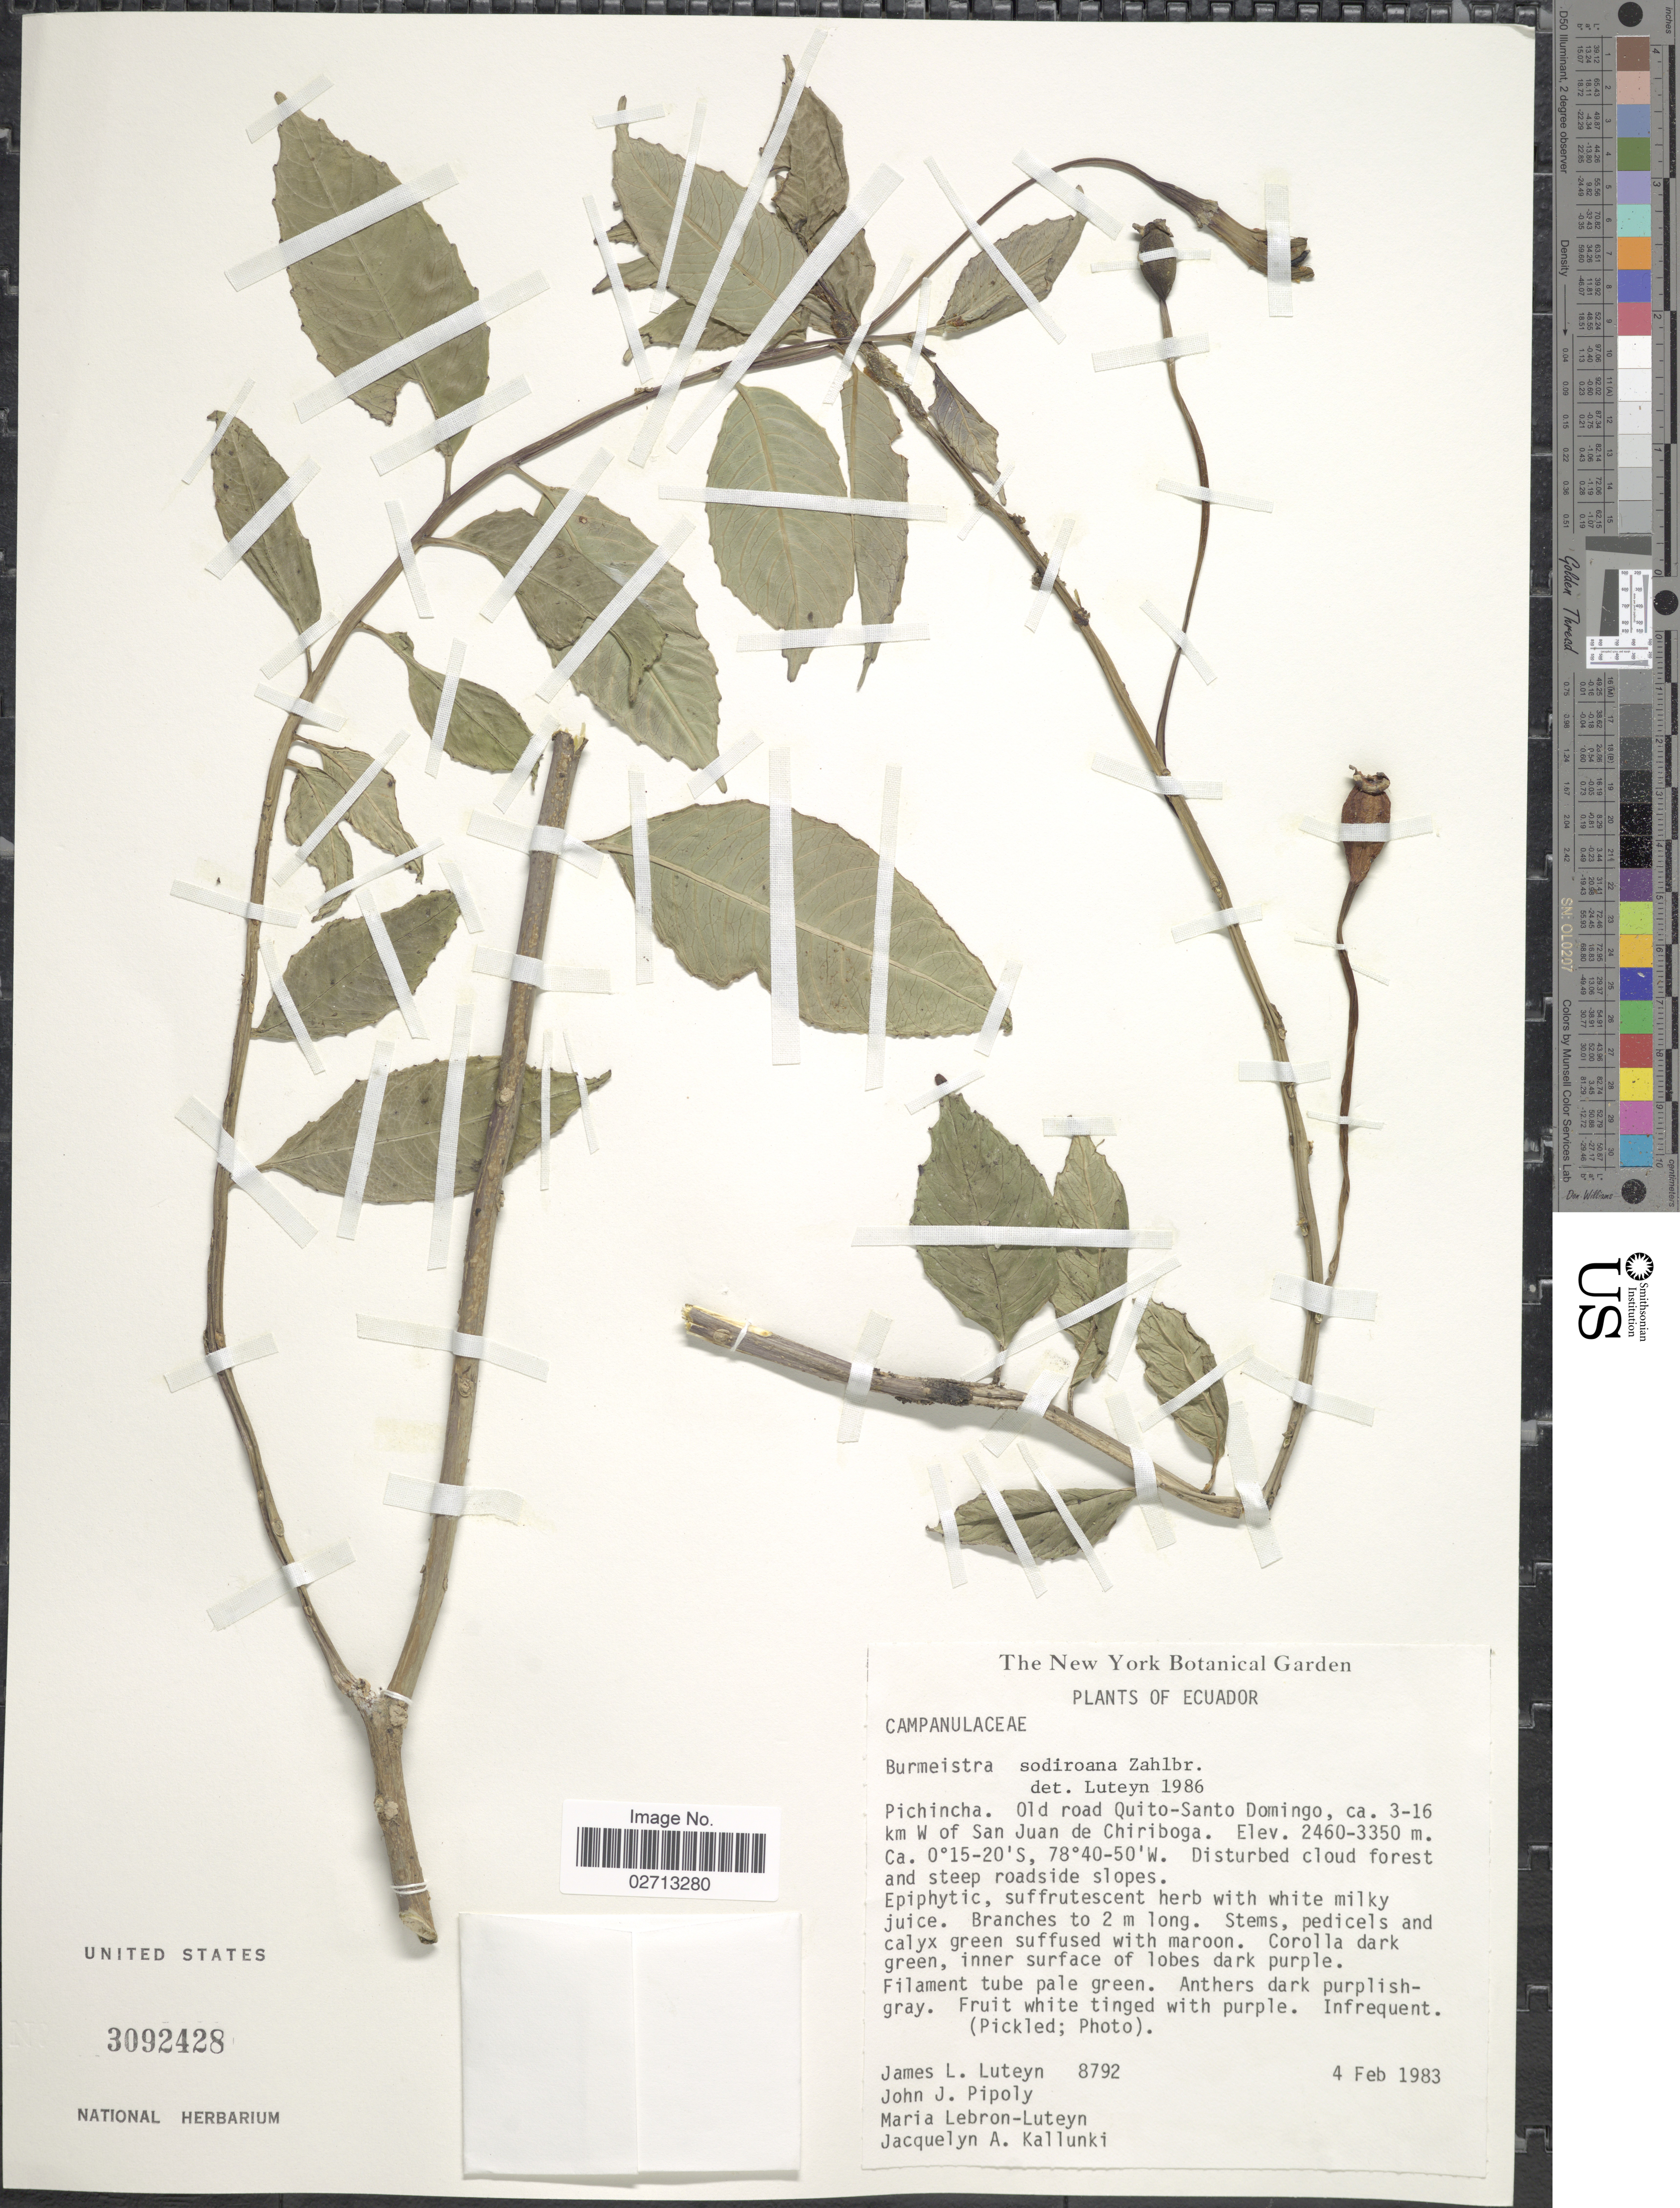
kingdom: Plantae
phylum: Tracheophyta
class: Magnoliopsida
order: Asterales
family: Campanulaceae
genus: Burmeistera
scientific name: Burmeistera sodiroana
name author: Zahlbr.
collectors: J. L. Luteyn, J. J. Pipoly, M. L. Lebrón-Luteyn & J. Kallunki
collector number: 8792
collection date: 1983-02-04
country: Ecuador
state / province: Pichincha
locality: Old road Quito-Santo Domingo, ca. 3-16 km W of San Juan de Chiriboga.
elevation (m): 2460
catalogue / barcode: US 3092428